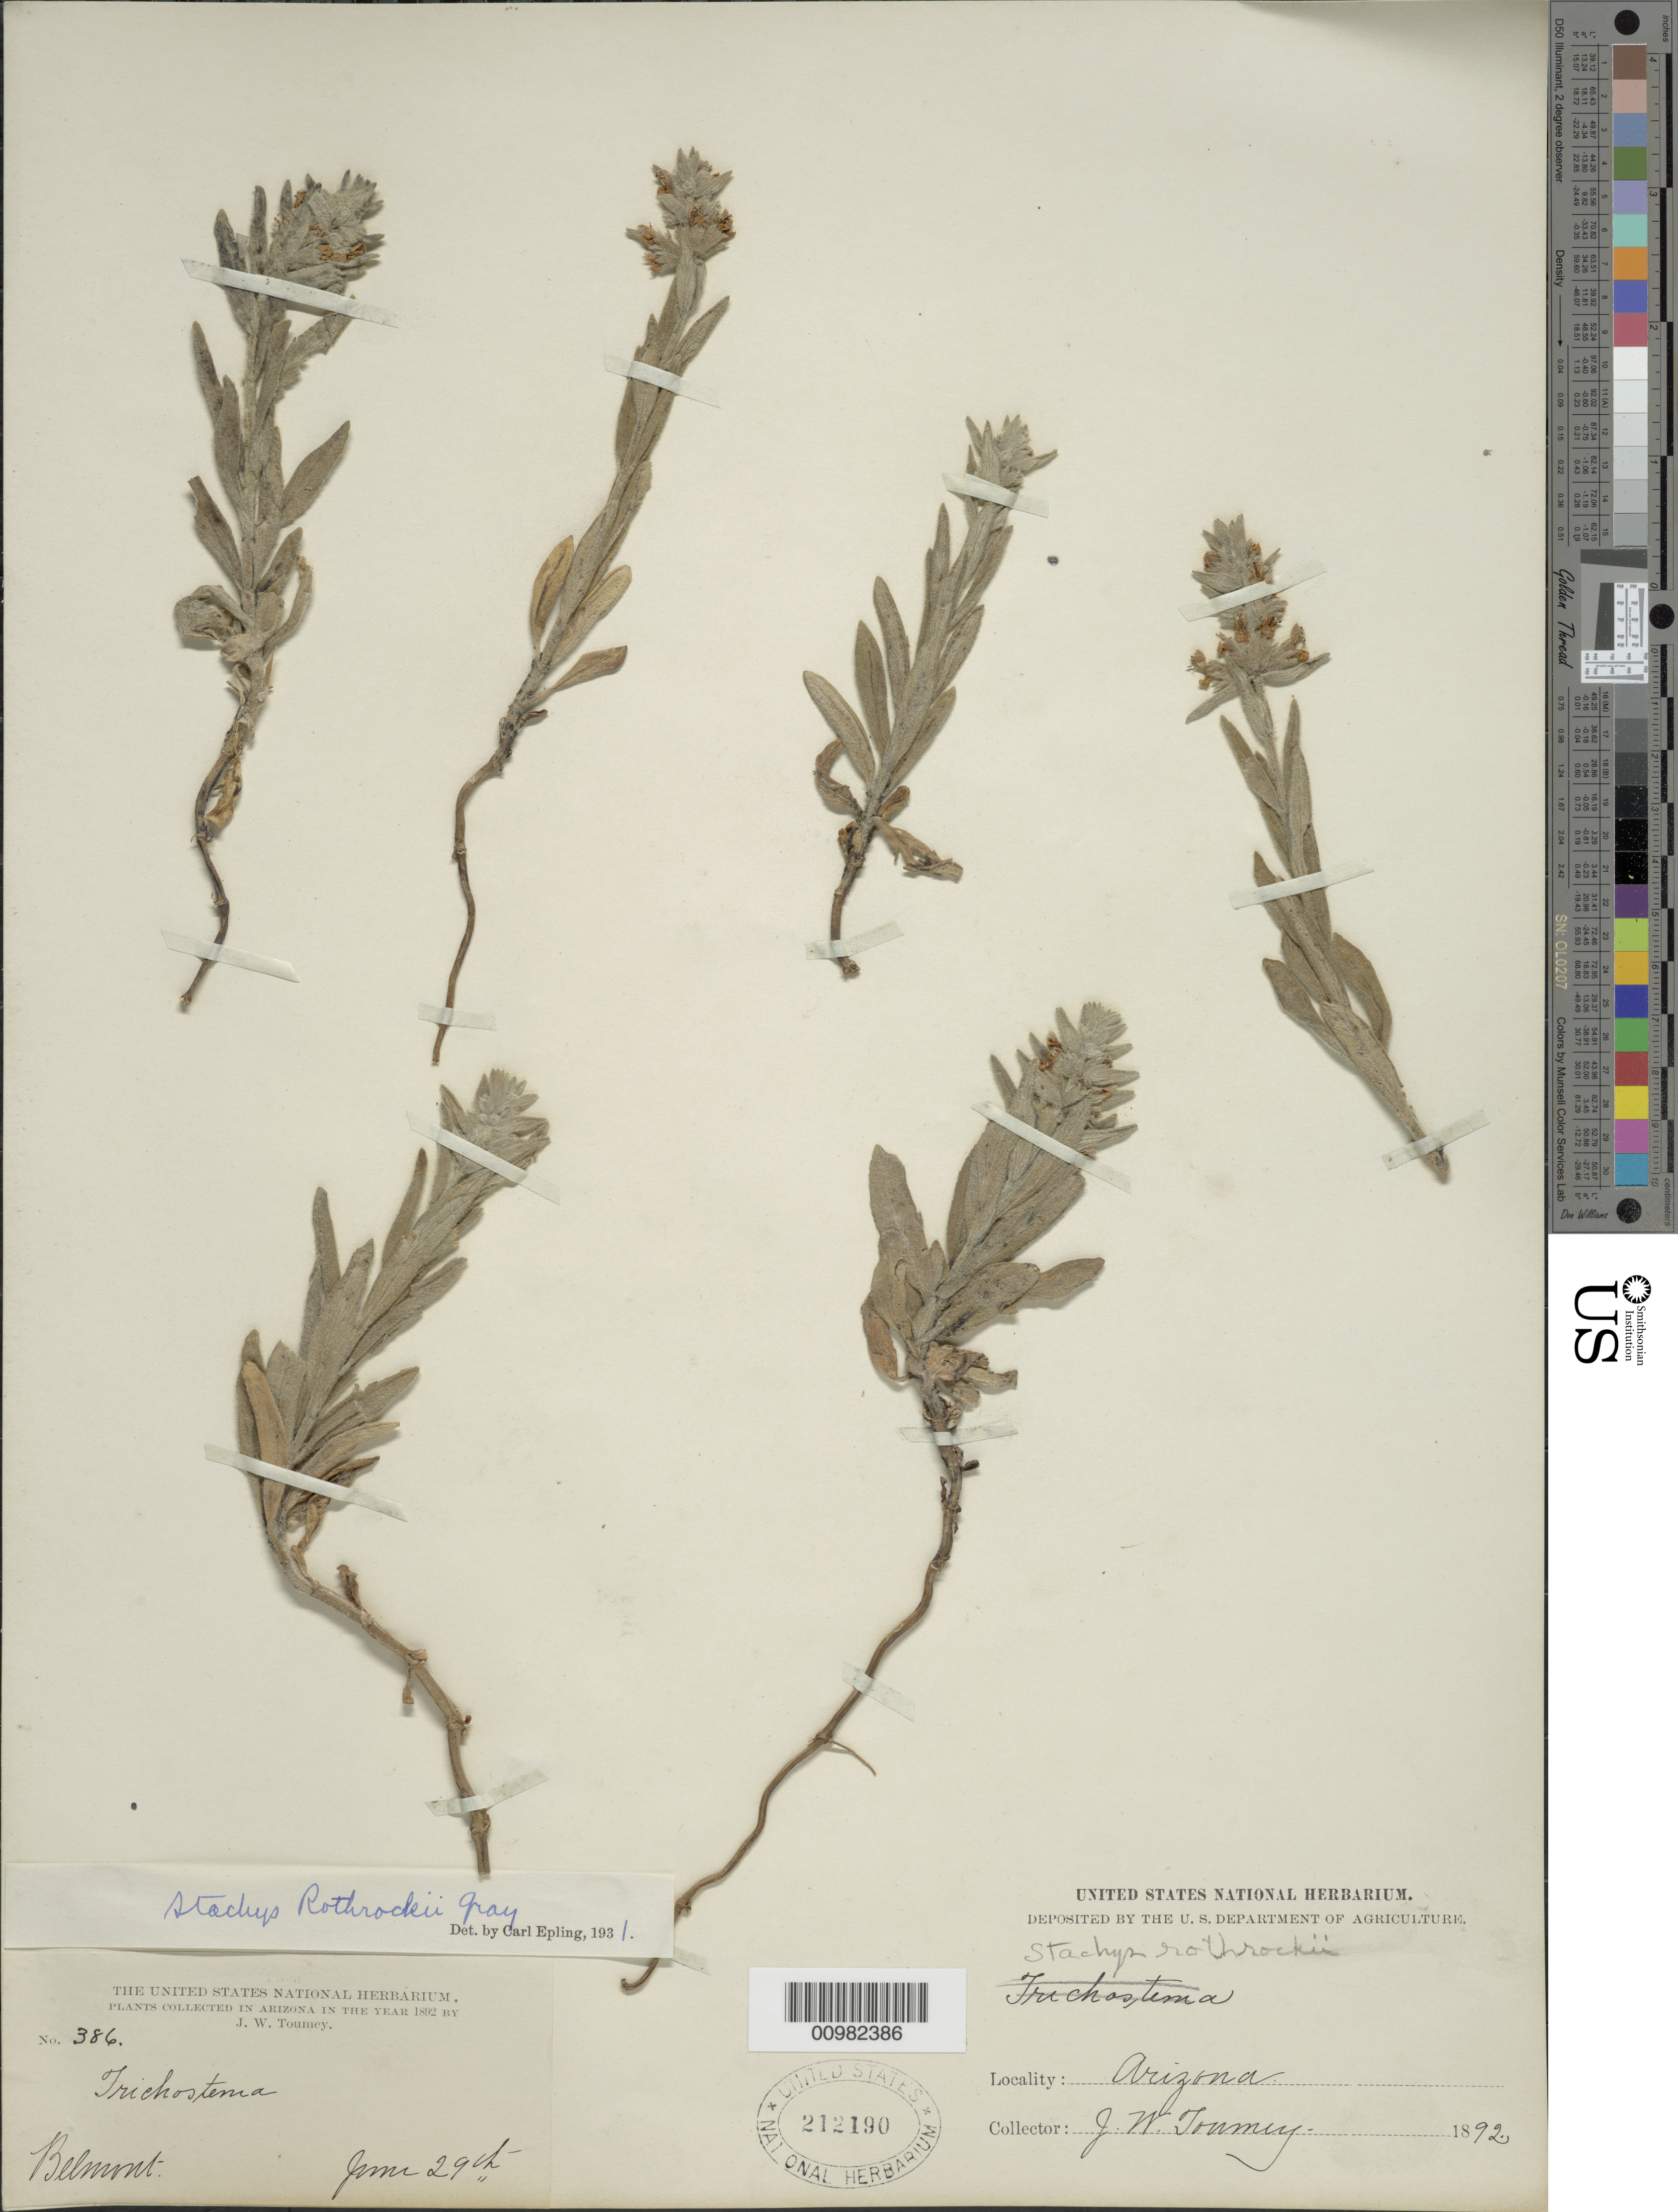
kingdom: Plantae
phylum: Tracheophyta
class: Magnoliopsida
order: Lamiales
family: Lamiaceae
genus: Stachys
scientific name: Stachys rothrockii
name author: A. Gray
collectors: J. W. Toumey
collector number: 386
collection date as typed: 29 Jun 1892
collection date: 1892-06-29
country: United States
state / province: Arizona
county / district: Coconino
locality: Bellemont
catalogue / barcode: US 212190